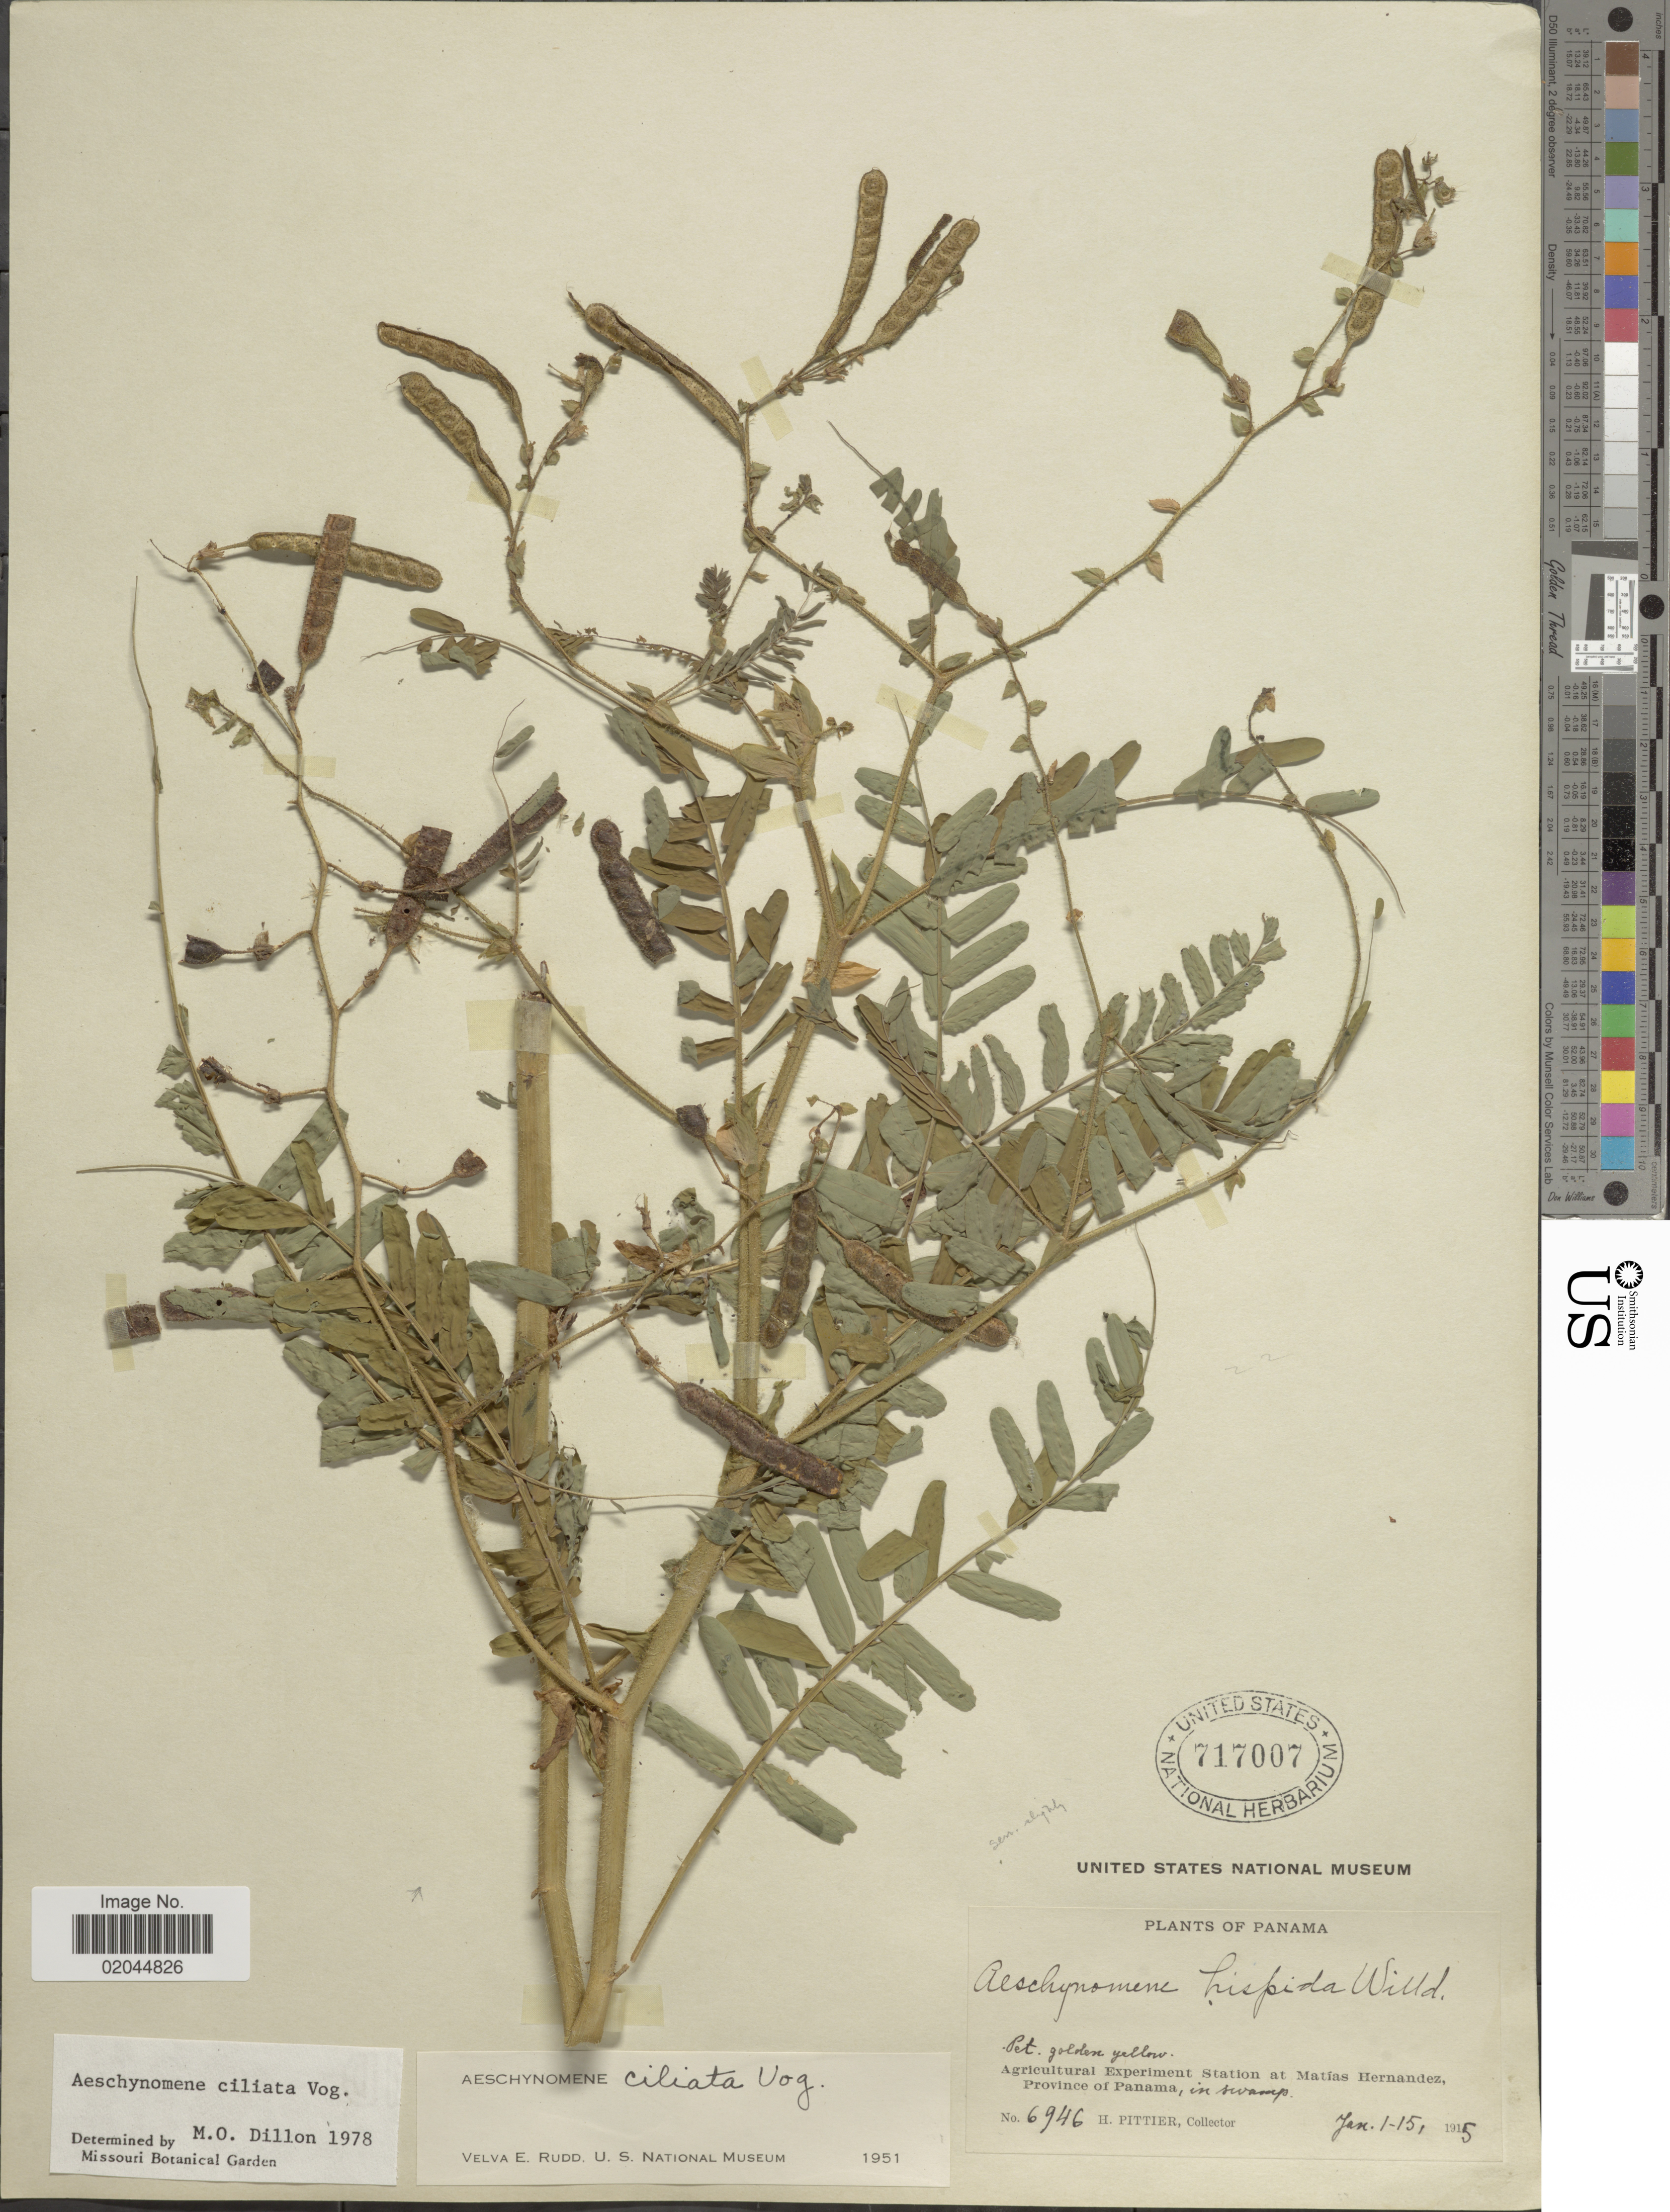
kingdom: Plantae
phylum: Tracheophyta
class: Magnoliopsida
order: Fabales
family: Fabaceae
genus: Aeschynomene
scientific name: Aeschynomene ciliata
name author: Vogel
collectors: H. F. Pittier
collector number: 6946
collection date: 1915-01-01/1915-01-15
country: Panama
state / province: Panamá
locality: Agricultural Experiment Station at Matias Hernandez, Province of Panama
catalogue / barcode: US 717007